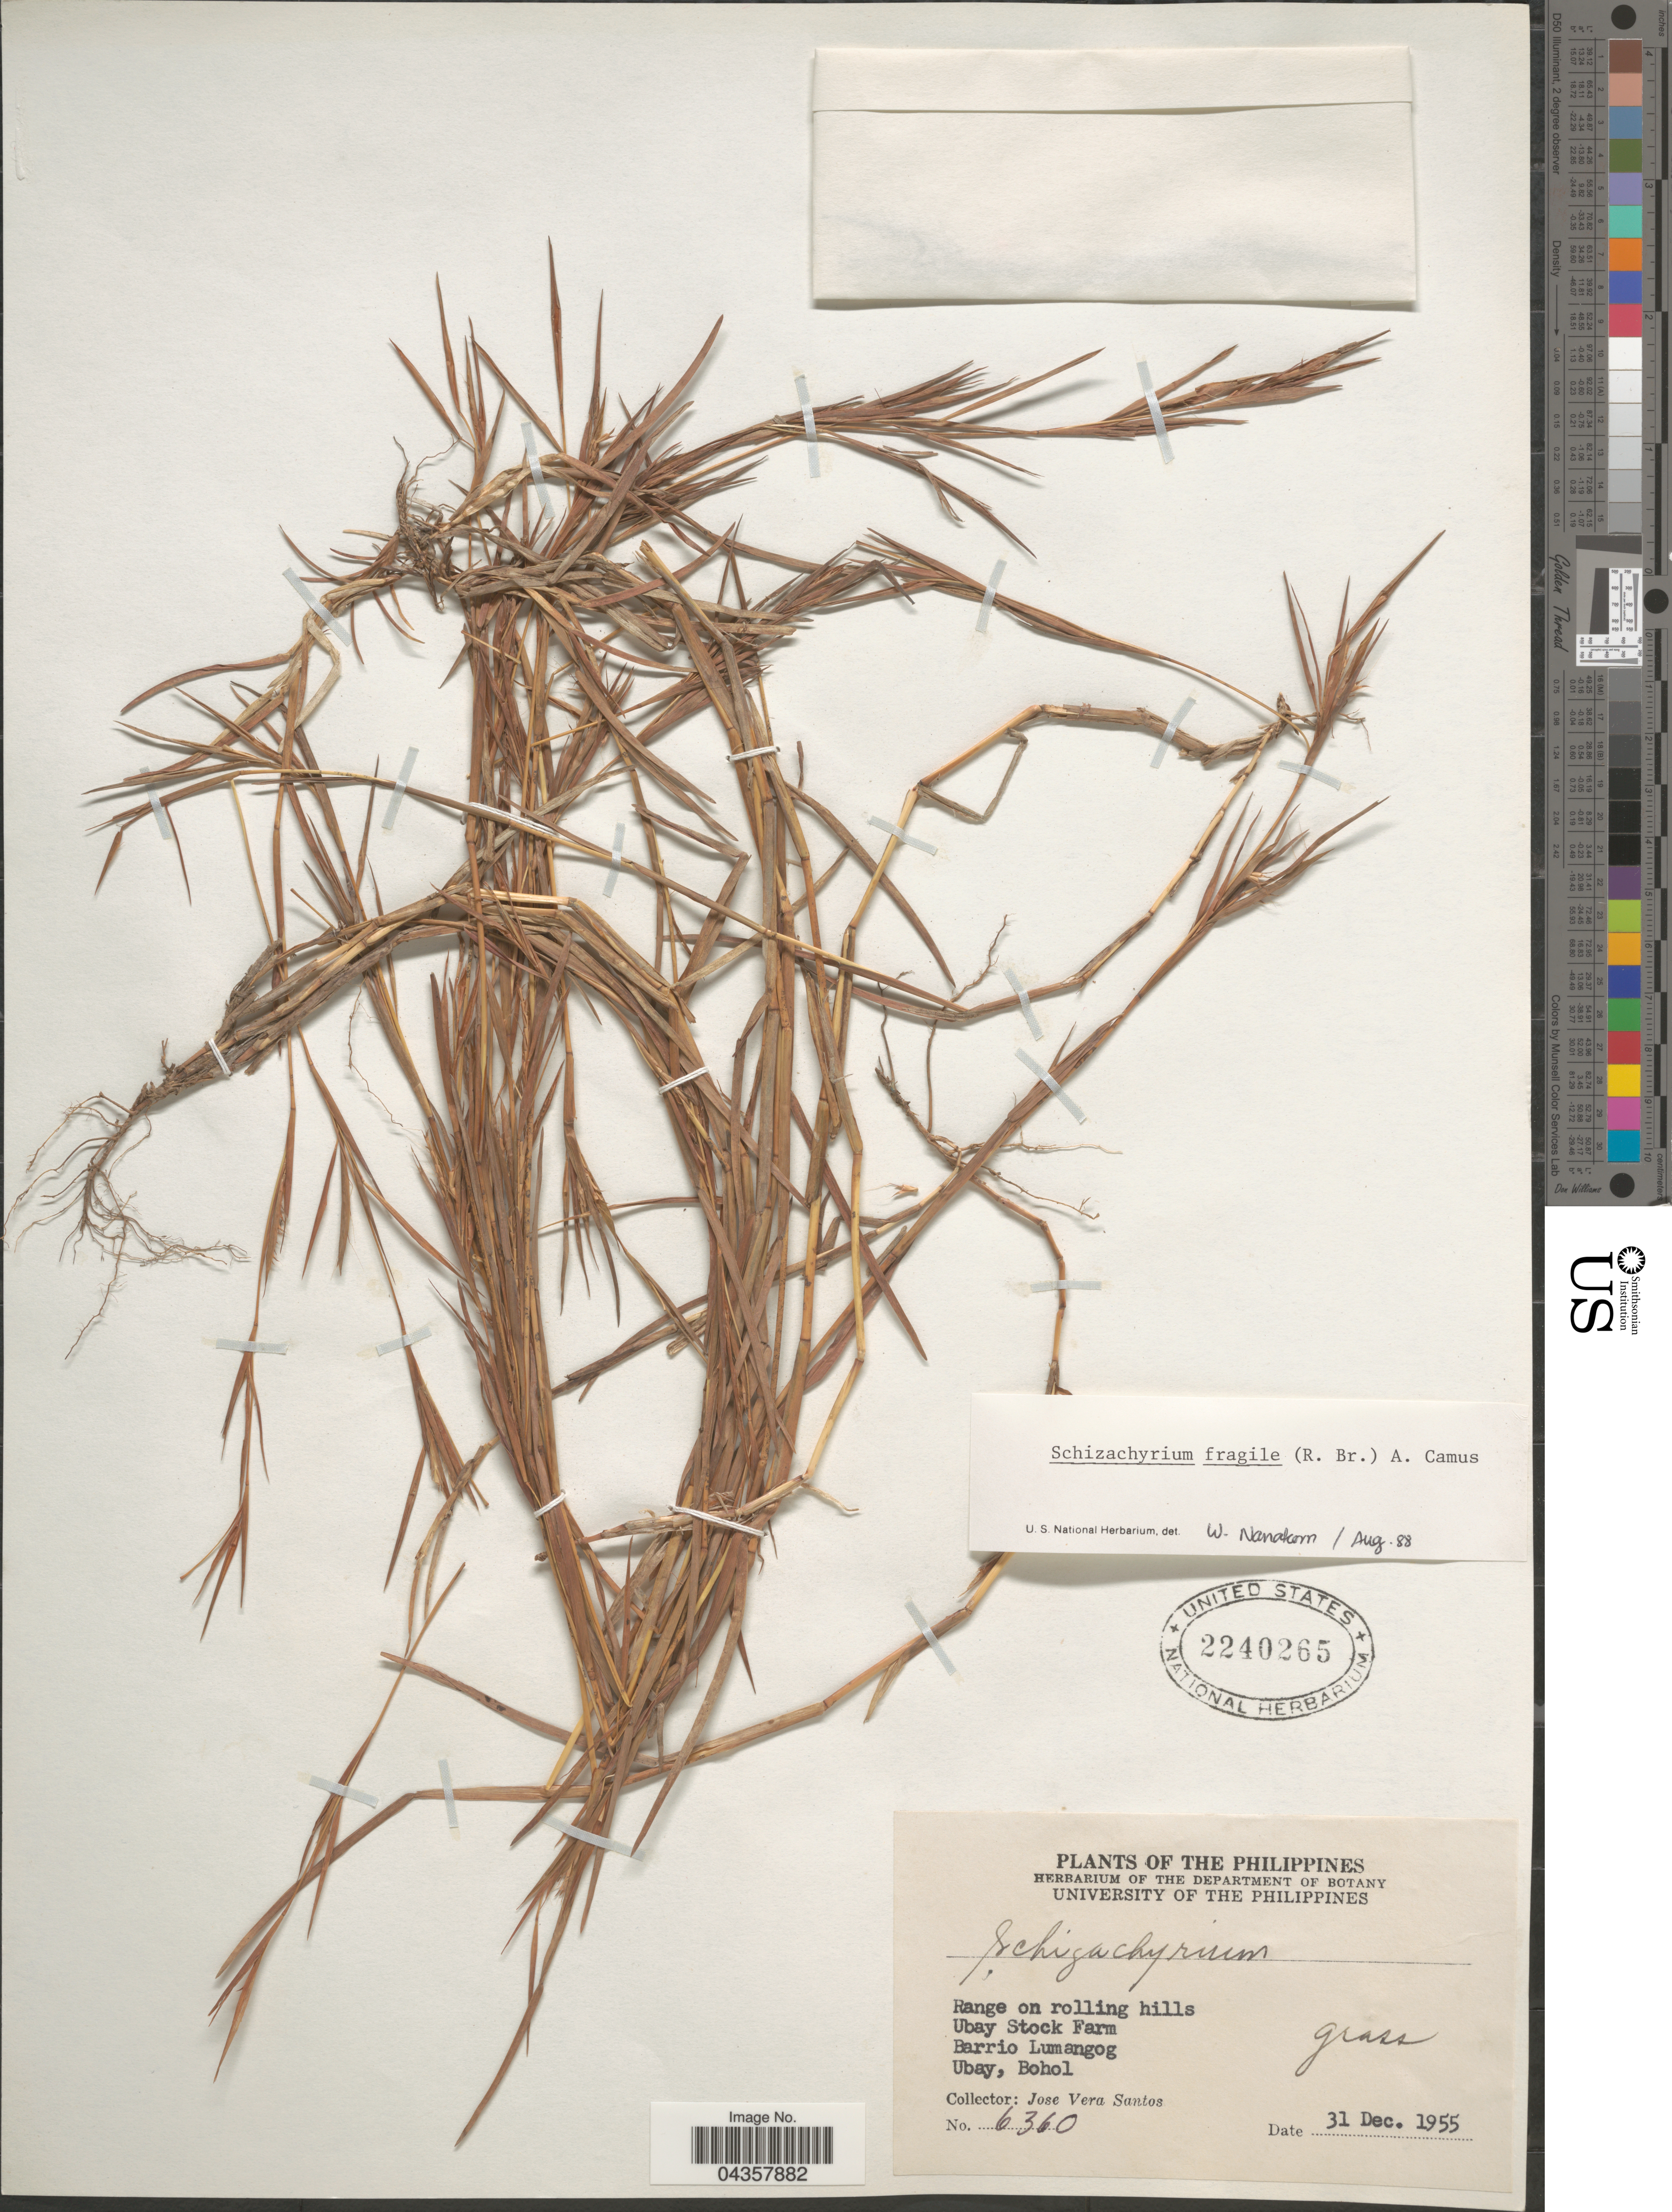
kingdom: Plantae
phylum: Tracheophyta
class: Liliopsida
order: Poales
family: Poaceae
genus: Schizachyrium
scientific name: Schizachyrium fragile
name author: (R. Br.) A. Camus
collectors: J. V. Santos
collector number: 6360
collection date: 1955-12-31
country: Philippines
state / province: Central Visayas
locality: Range on rolling hills. Ubay Stock Farm. Barrio Lumangog. Ubay, Bohol.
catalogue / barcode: US 2240265